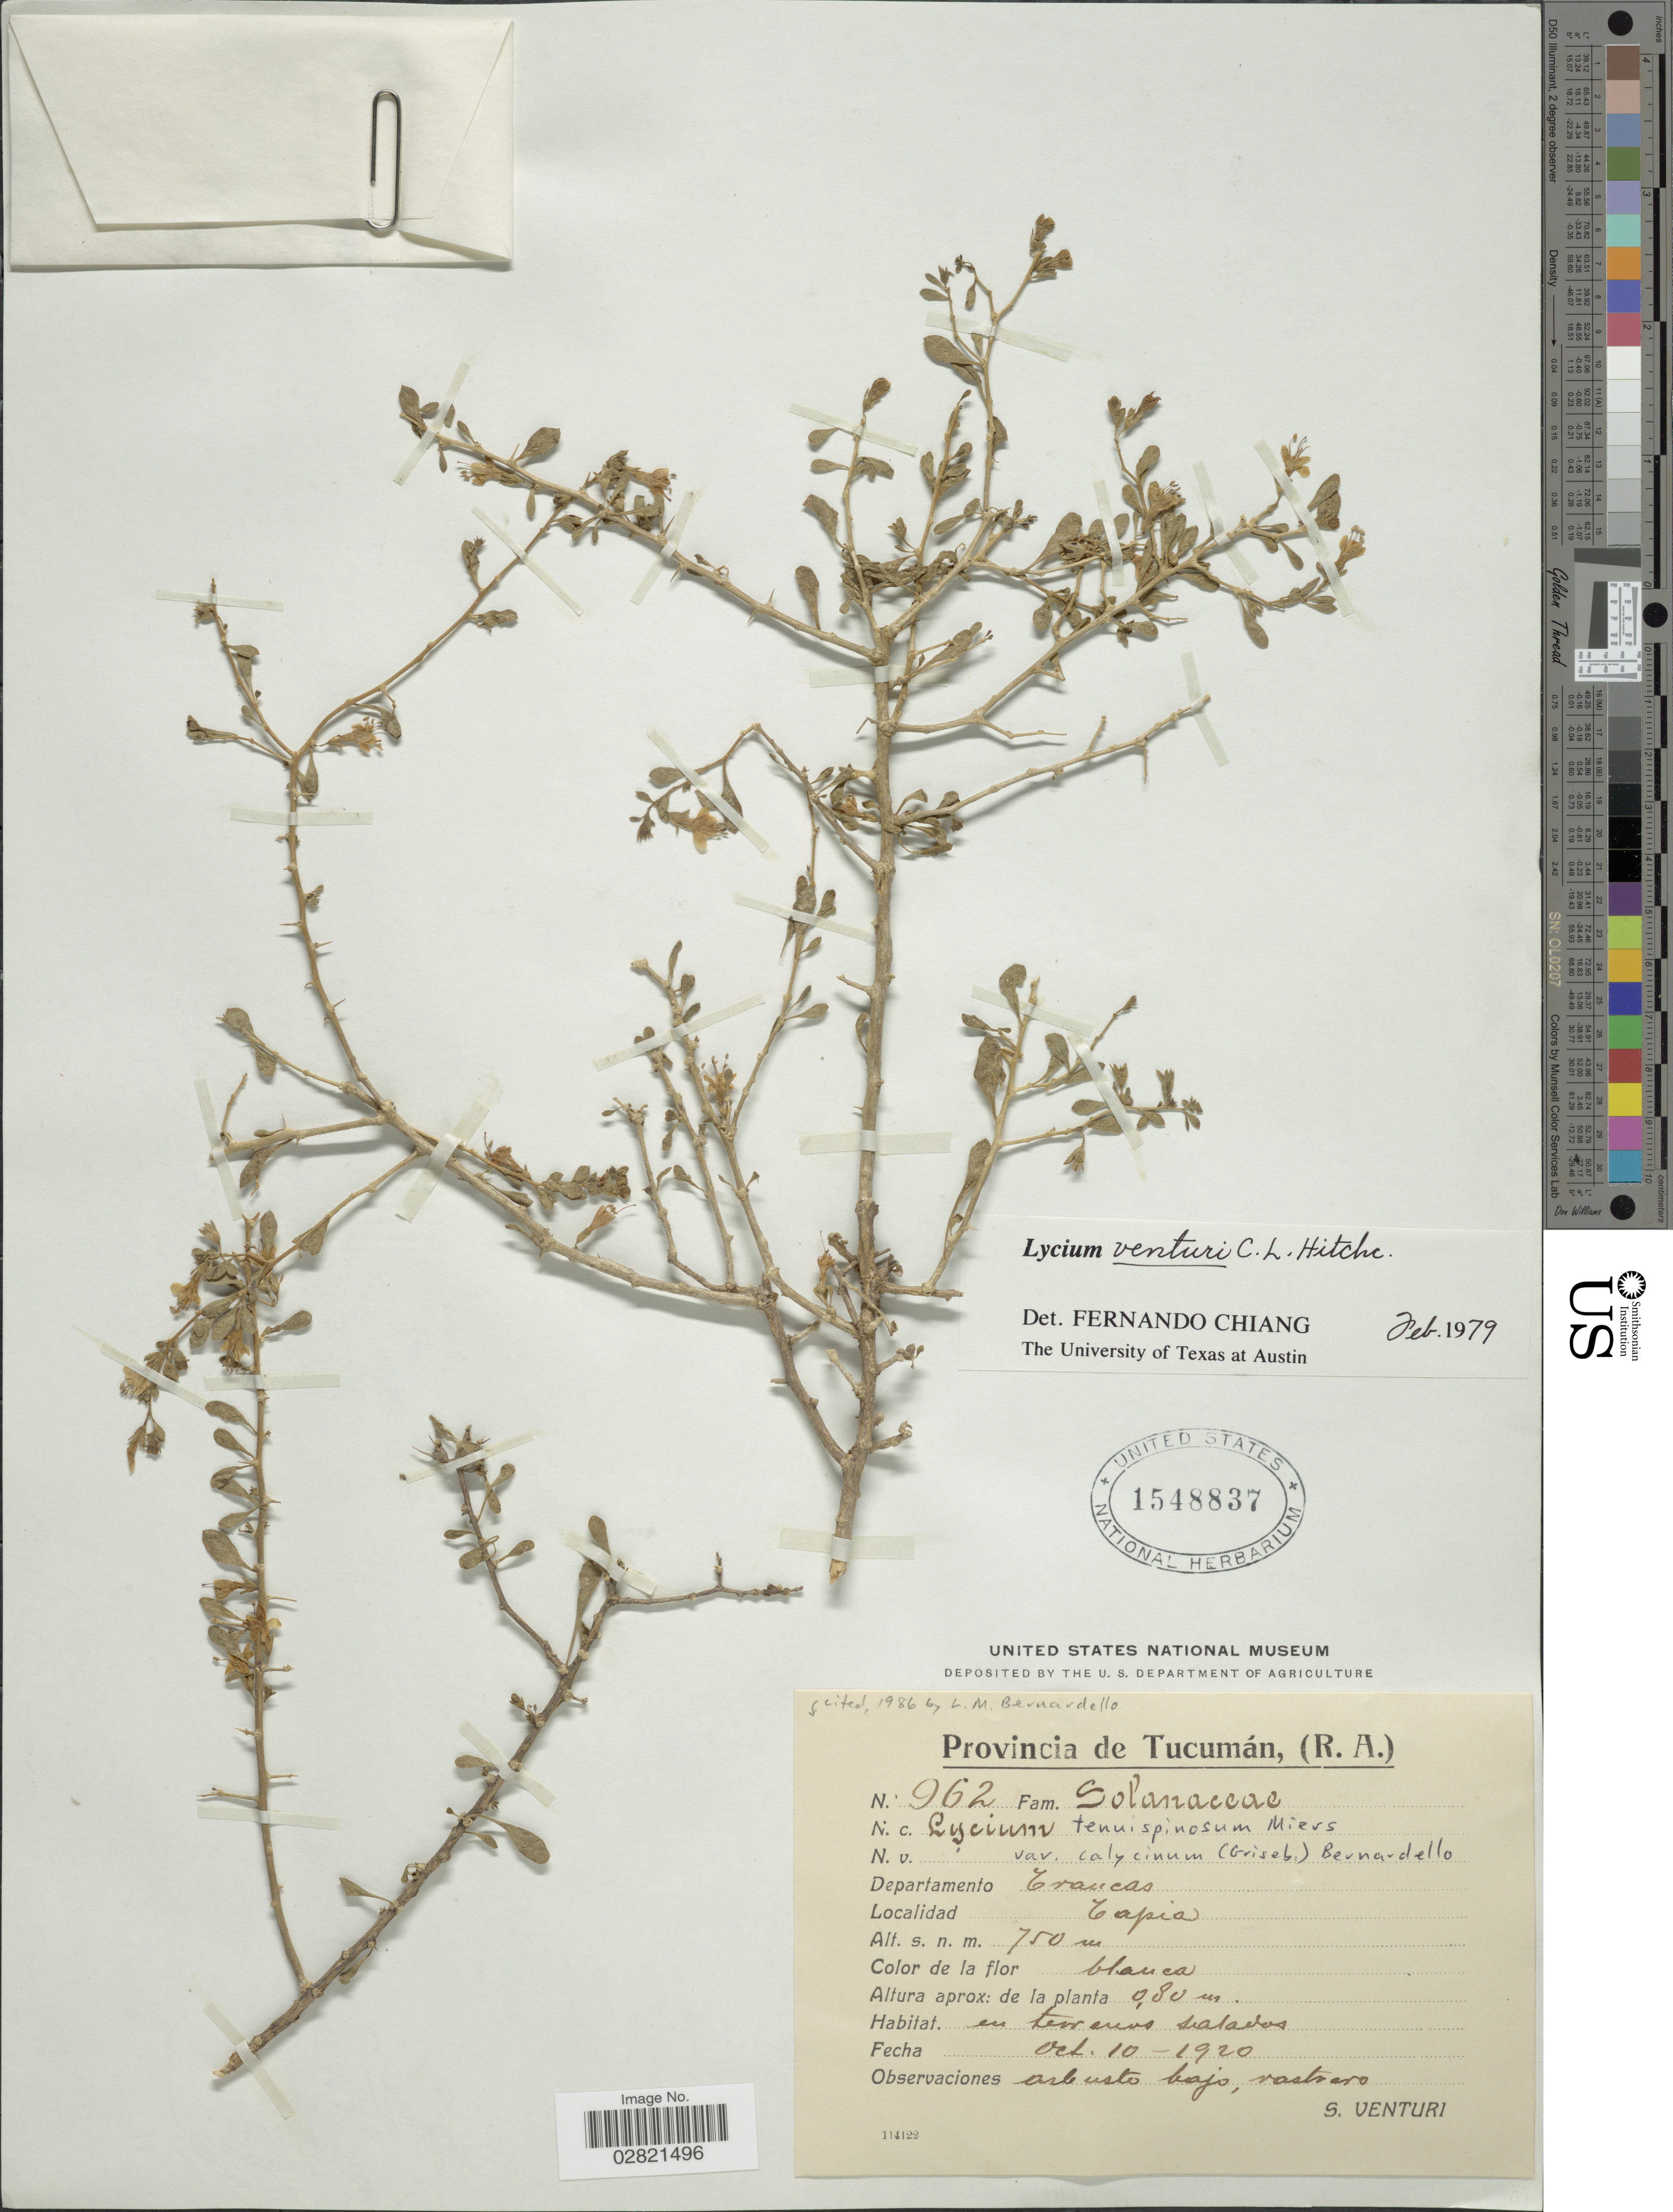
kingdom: Plantae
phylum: Tracheophyta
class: Magnoliopsida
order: Solanales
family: Solanaceae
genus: Lycium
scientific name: Lycium tenuispinosum var. calycinum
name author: Bernardello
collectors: S. Venturi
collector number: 962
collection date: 1920-10-10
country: Argentina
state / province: Tucuman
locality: Provincia de Tucumán, (R.A.). Departamento Trancas. Tapia.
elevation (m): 750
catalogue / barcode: US 1548837